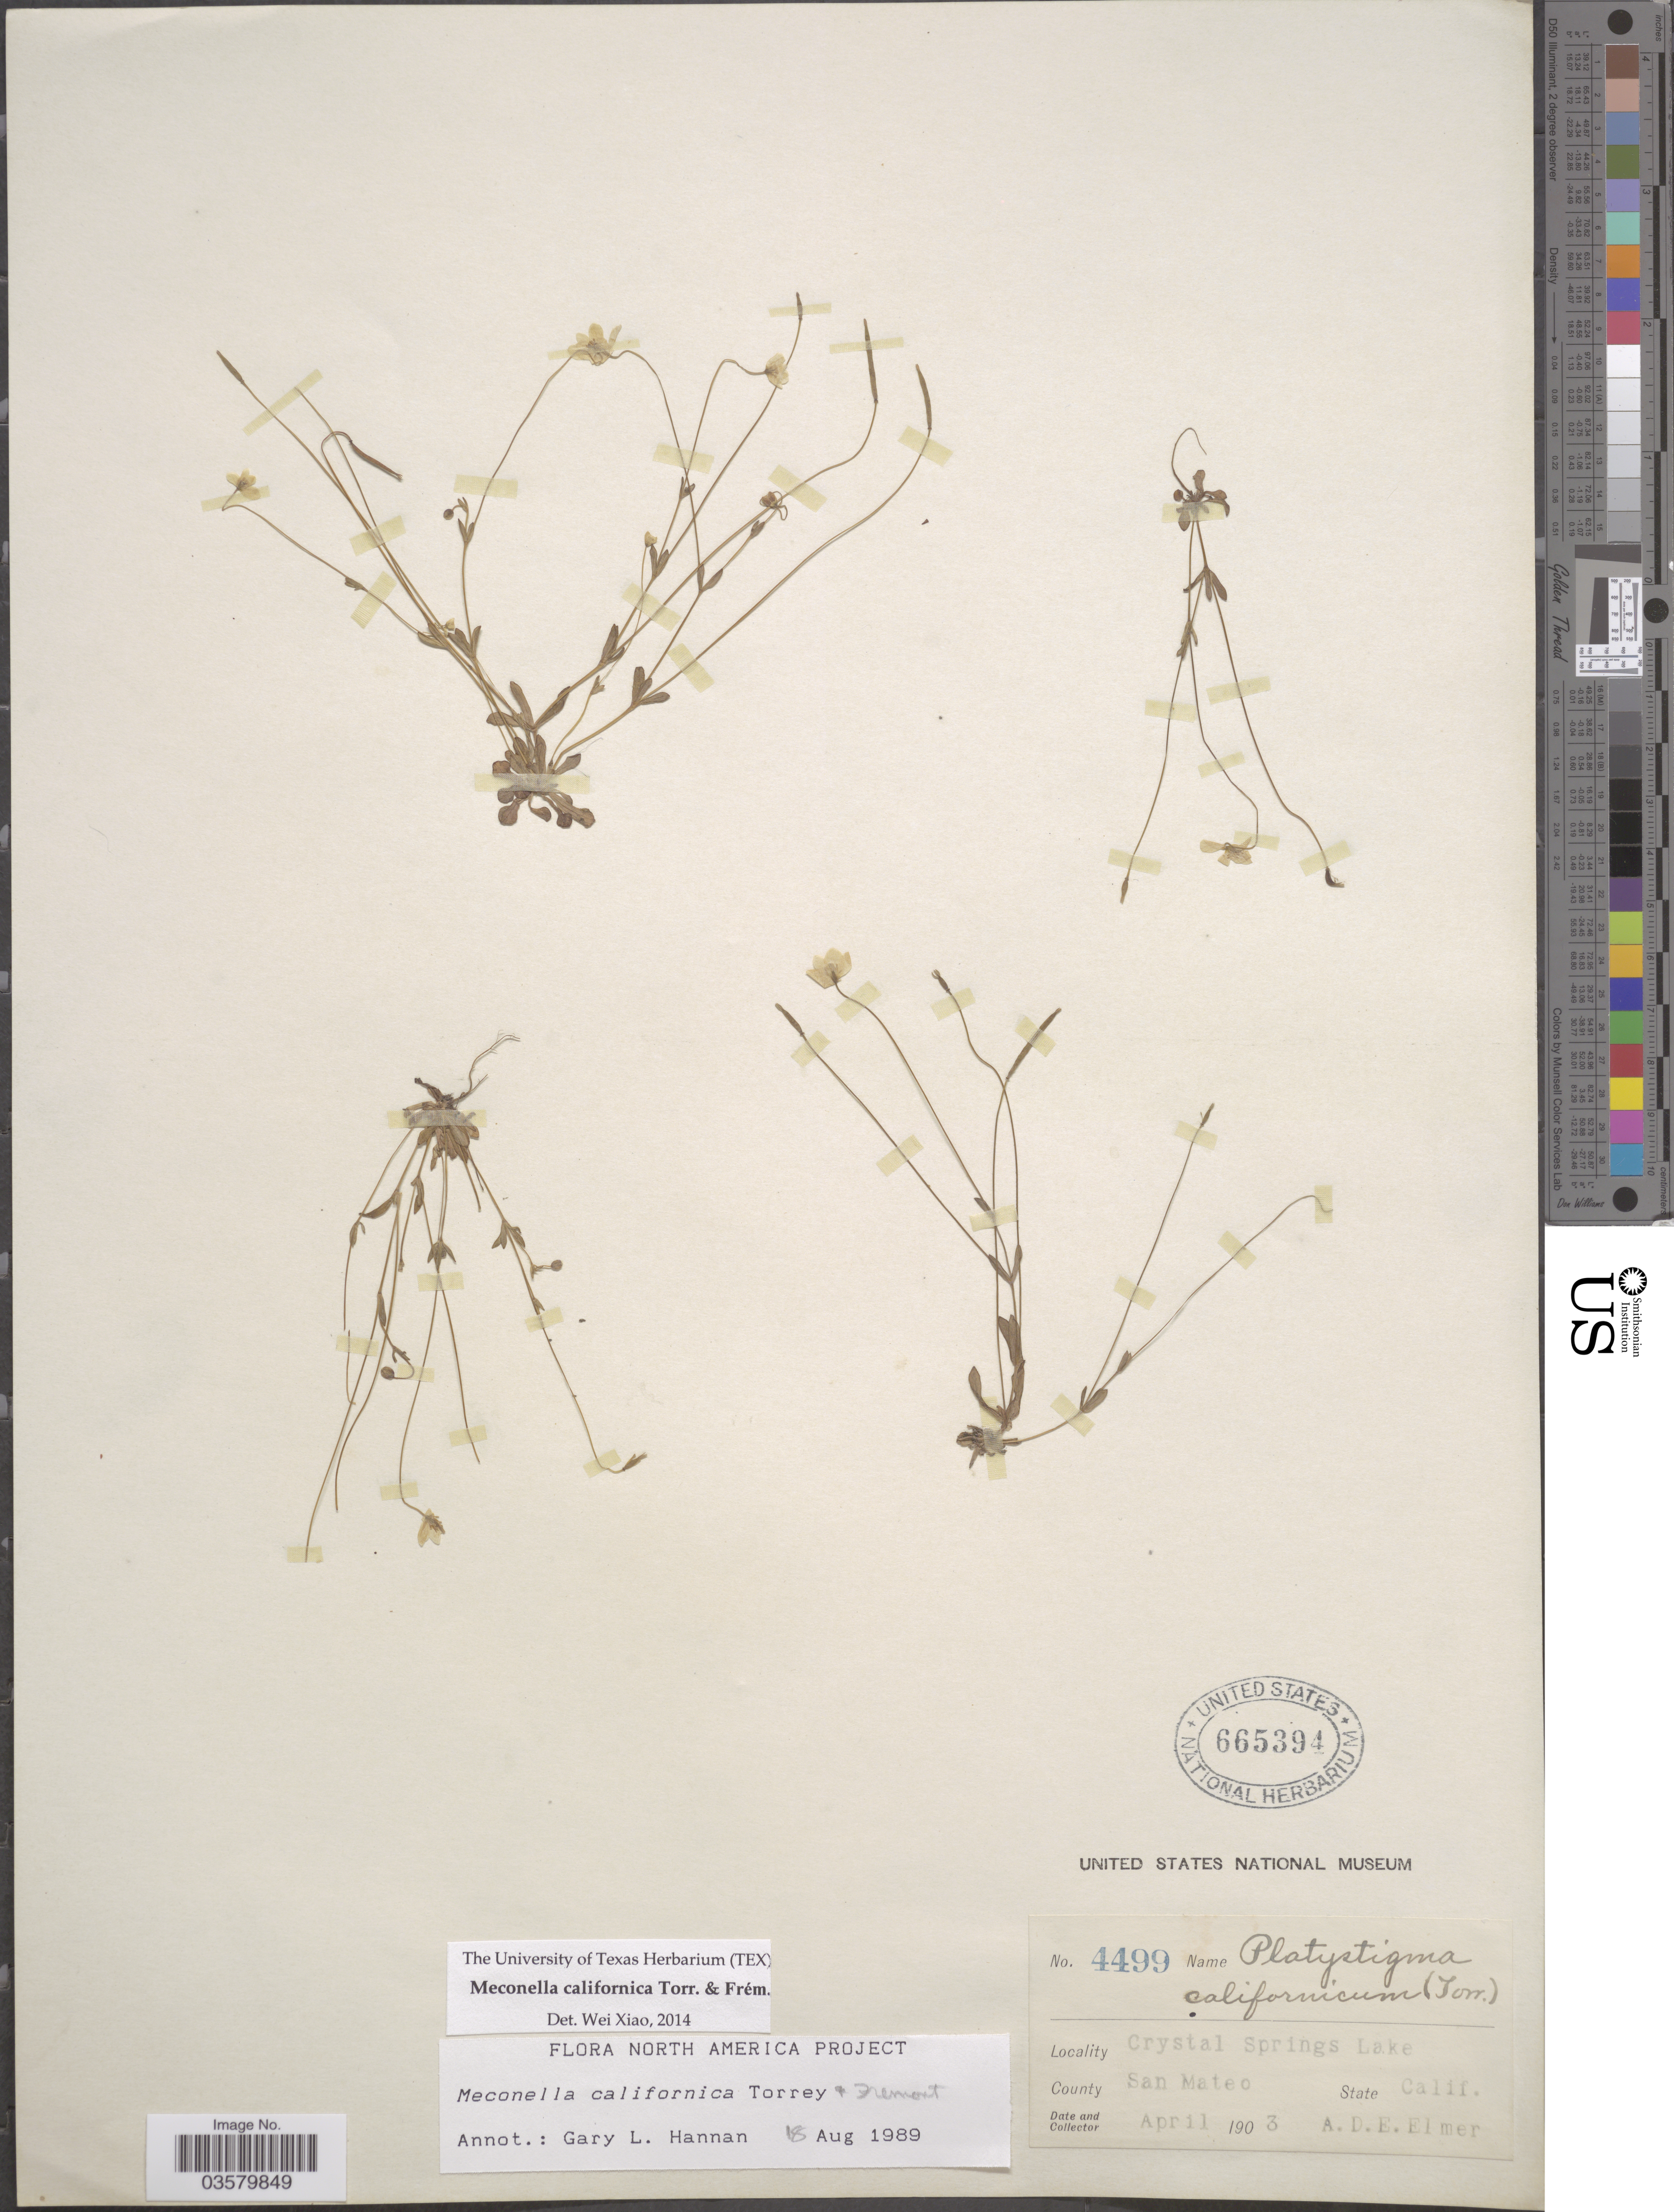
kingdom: Plantae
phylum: Tracheophyta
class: Magnoliopsida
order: Ranunculales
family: Papaveraceae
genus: Meconella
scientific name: Meconella californica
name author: Torr. & Frém.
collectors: A. D. E. Elmer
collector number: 4499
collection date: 1903-04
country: United States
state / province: California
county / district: San Mateo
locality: Crystal Springs Lake. County San Mateo.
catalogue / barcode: US 665394